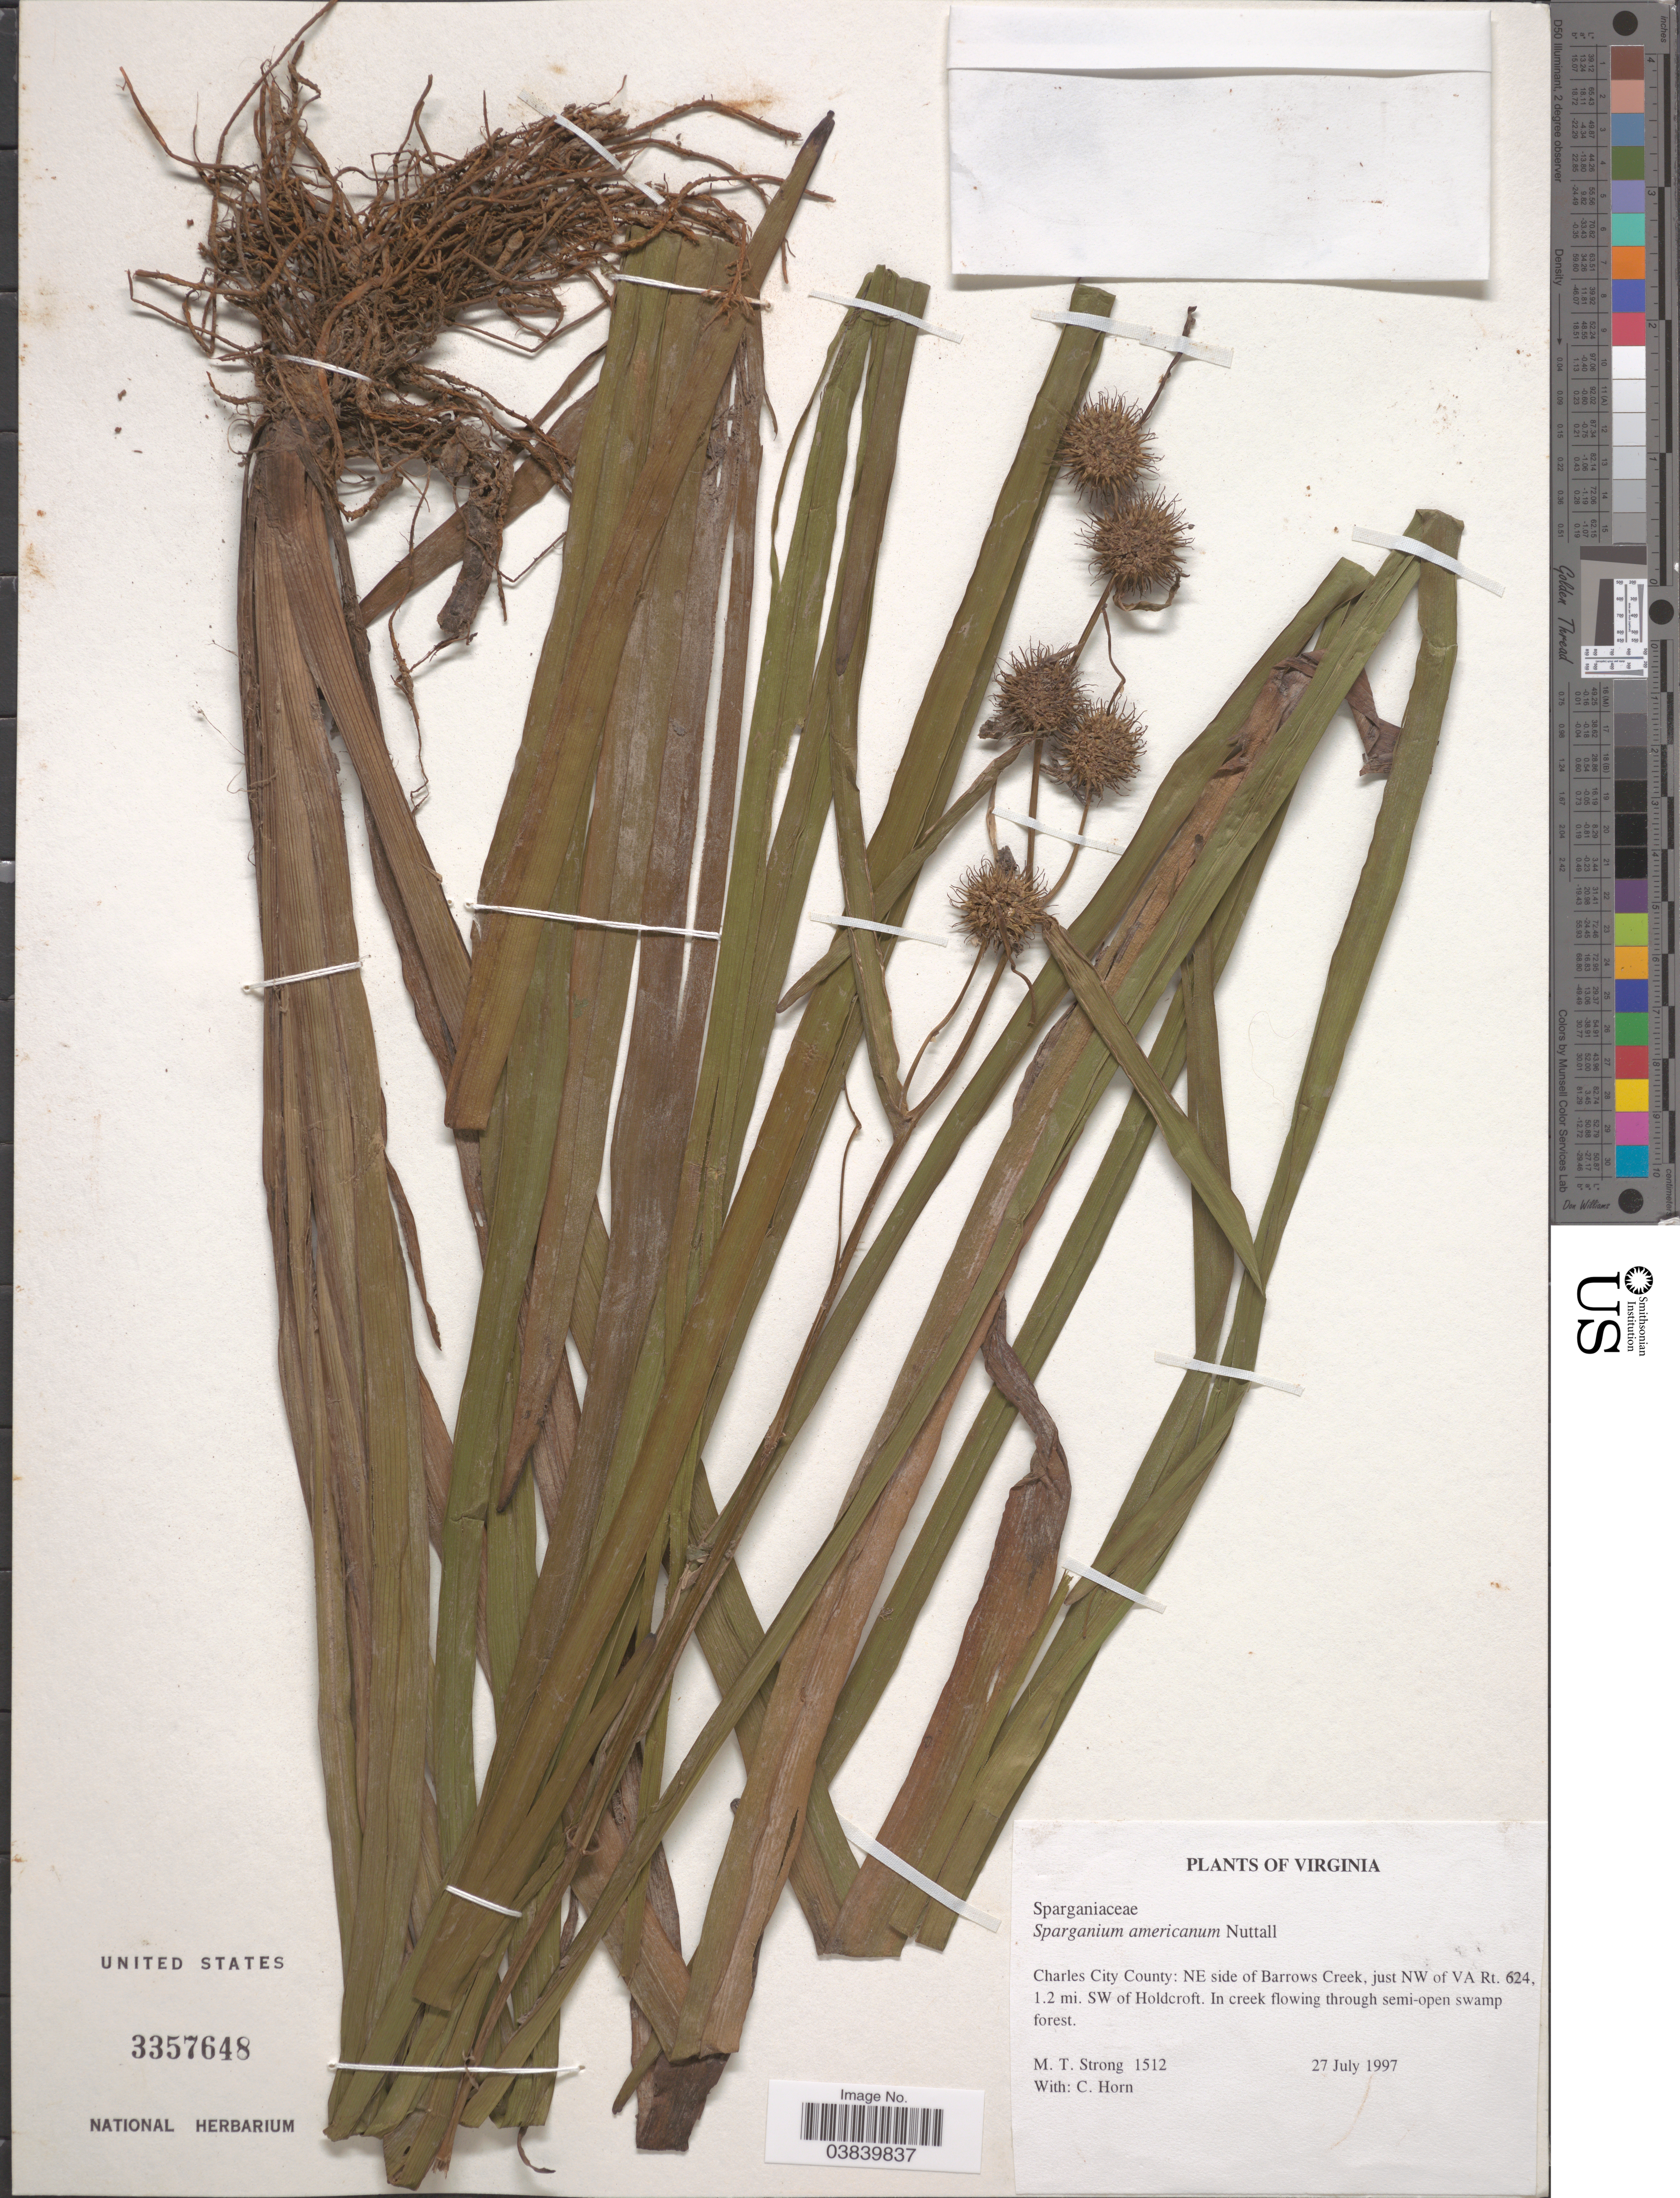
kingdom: Plantae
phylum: Tracheophyta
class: Liliopsida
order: Poales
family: Typhaceae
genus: Sparganium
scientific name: Sparganium americanum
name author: Nutt.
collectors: M. T. Strong & C. Horn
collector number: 1512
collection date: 1997-07-27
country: United States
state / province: Virginia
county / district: Charles City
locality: Charles City County: NE side of Barrows Creek, just NW of VA Rt. 624, 1.2 mi. SW of Holdcroft.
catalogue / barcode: US 3357648